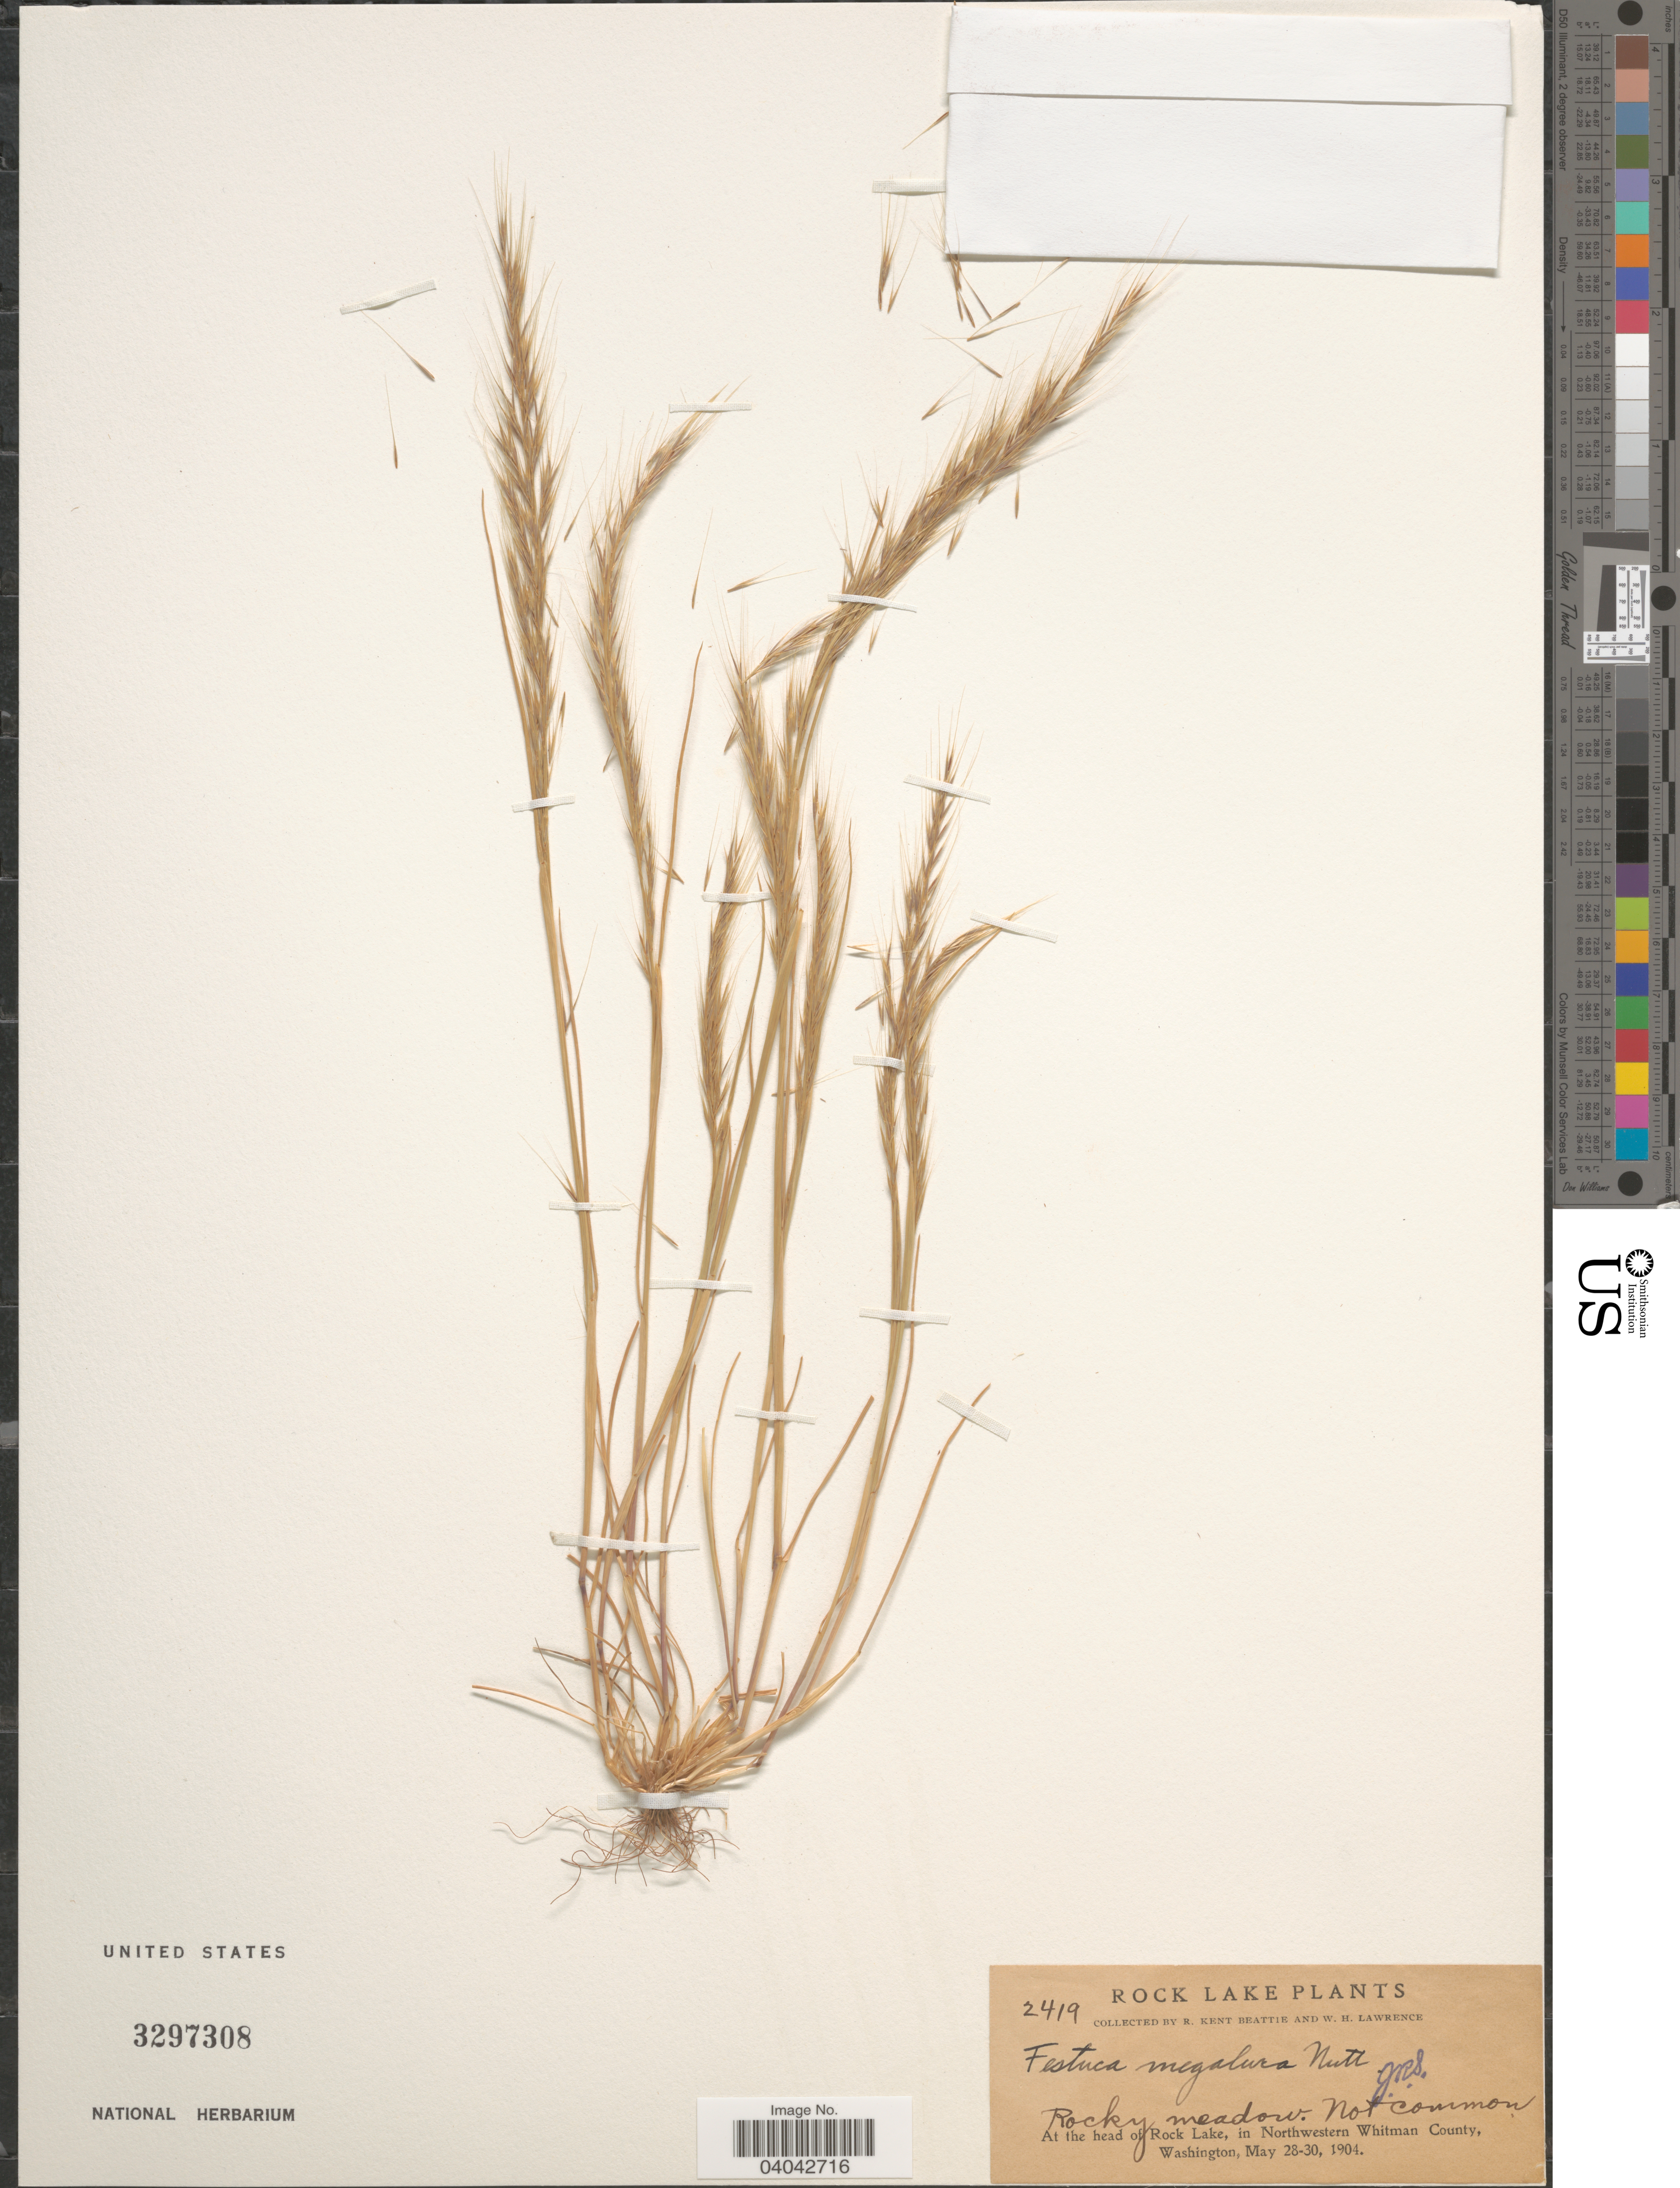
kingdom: Plantae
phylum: Tracheophyta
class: Liliopsida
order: Poales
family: Poaceae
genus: Festuca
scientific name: Festuca megalura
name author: Nutt.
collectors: R. K. Beattie & W. Lawrence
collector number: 2419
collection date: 1904-05-28/1904-05-30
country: United States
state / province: Washington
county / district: Whitman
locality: Rock Lake. At the head of Rock Lake, in Northwestern Whitman County.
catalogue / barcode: US 3297308